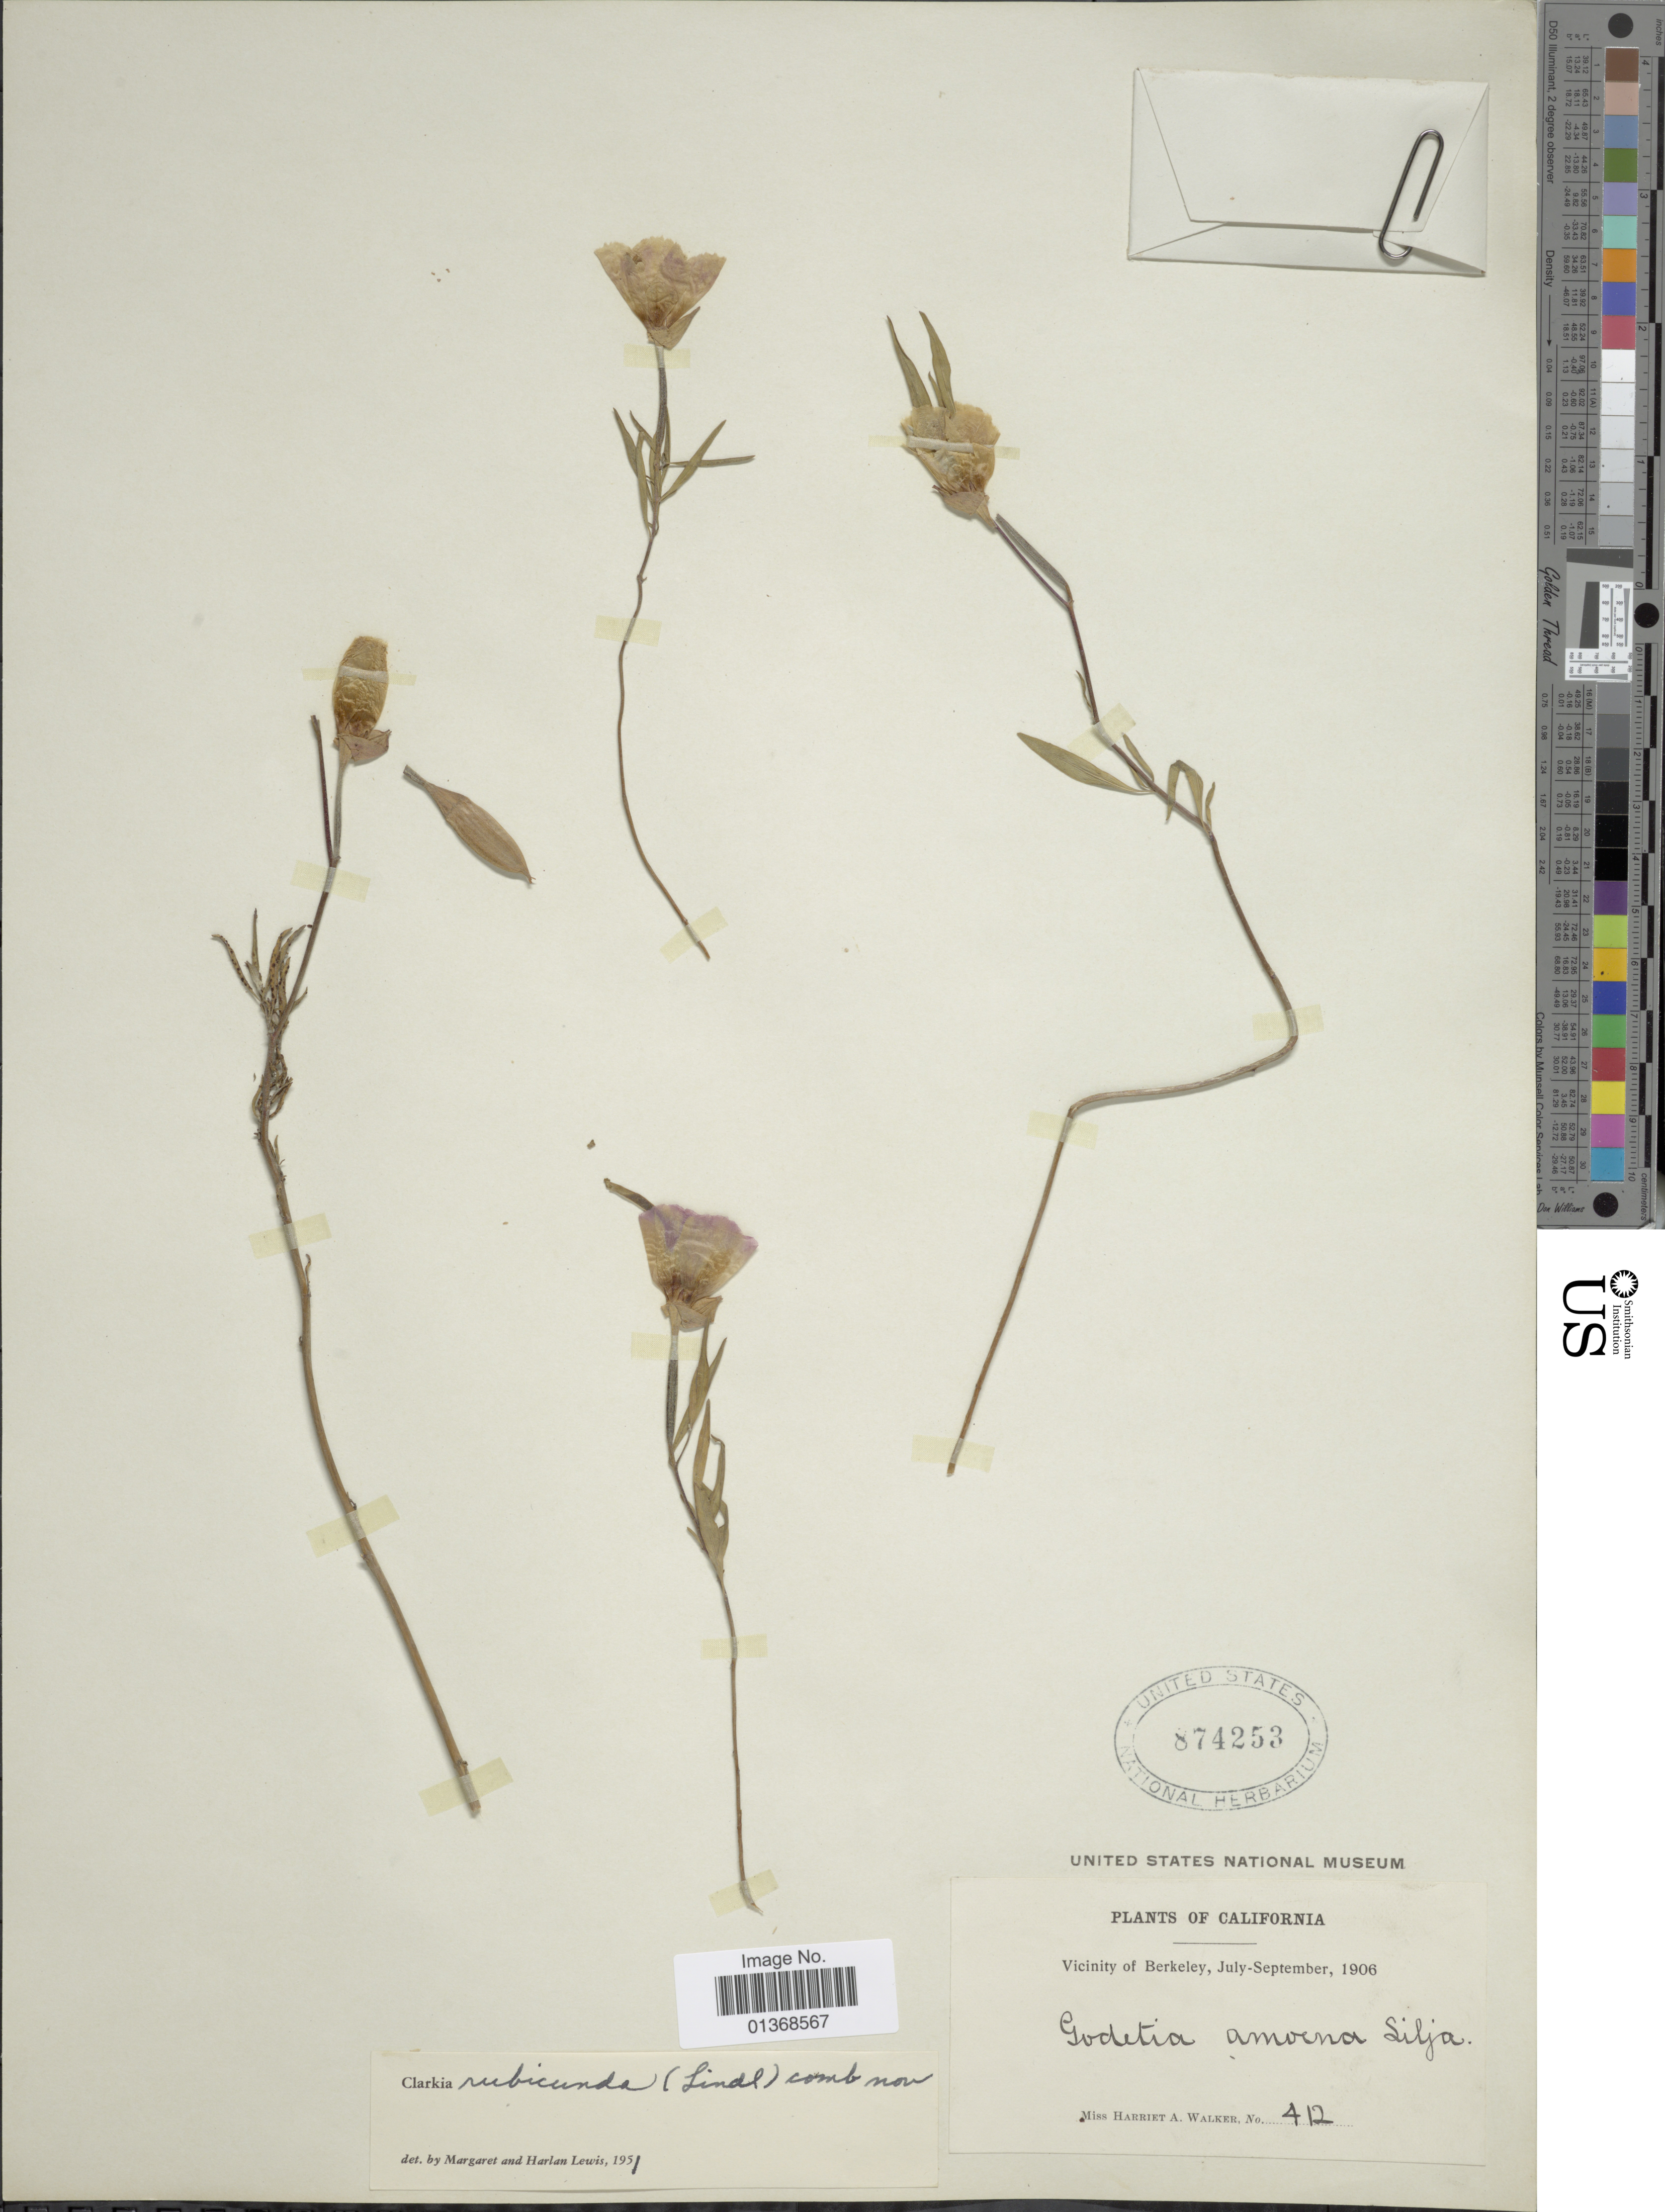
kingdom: Plantae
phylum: Tracheophyta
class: Magnoliopsida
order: Myrtales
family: Onagraceae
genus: Clarkia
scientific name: Clarkia rubicunda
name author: (Lindl.) F. H. Lewis & M.R. Lewis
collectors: H. Walker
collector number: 412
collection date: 1906-07/1906-09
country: United States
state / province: California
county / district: Alameda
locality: Vicinity of Berkeley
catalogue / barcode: US 874253